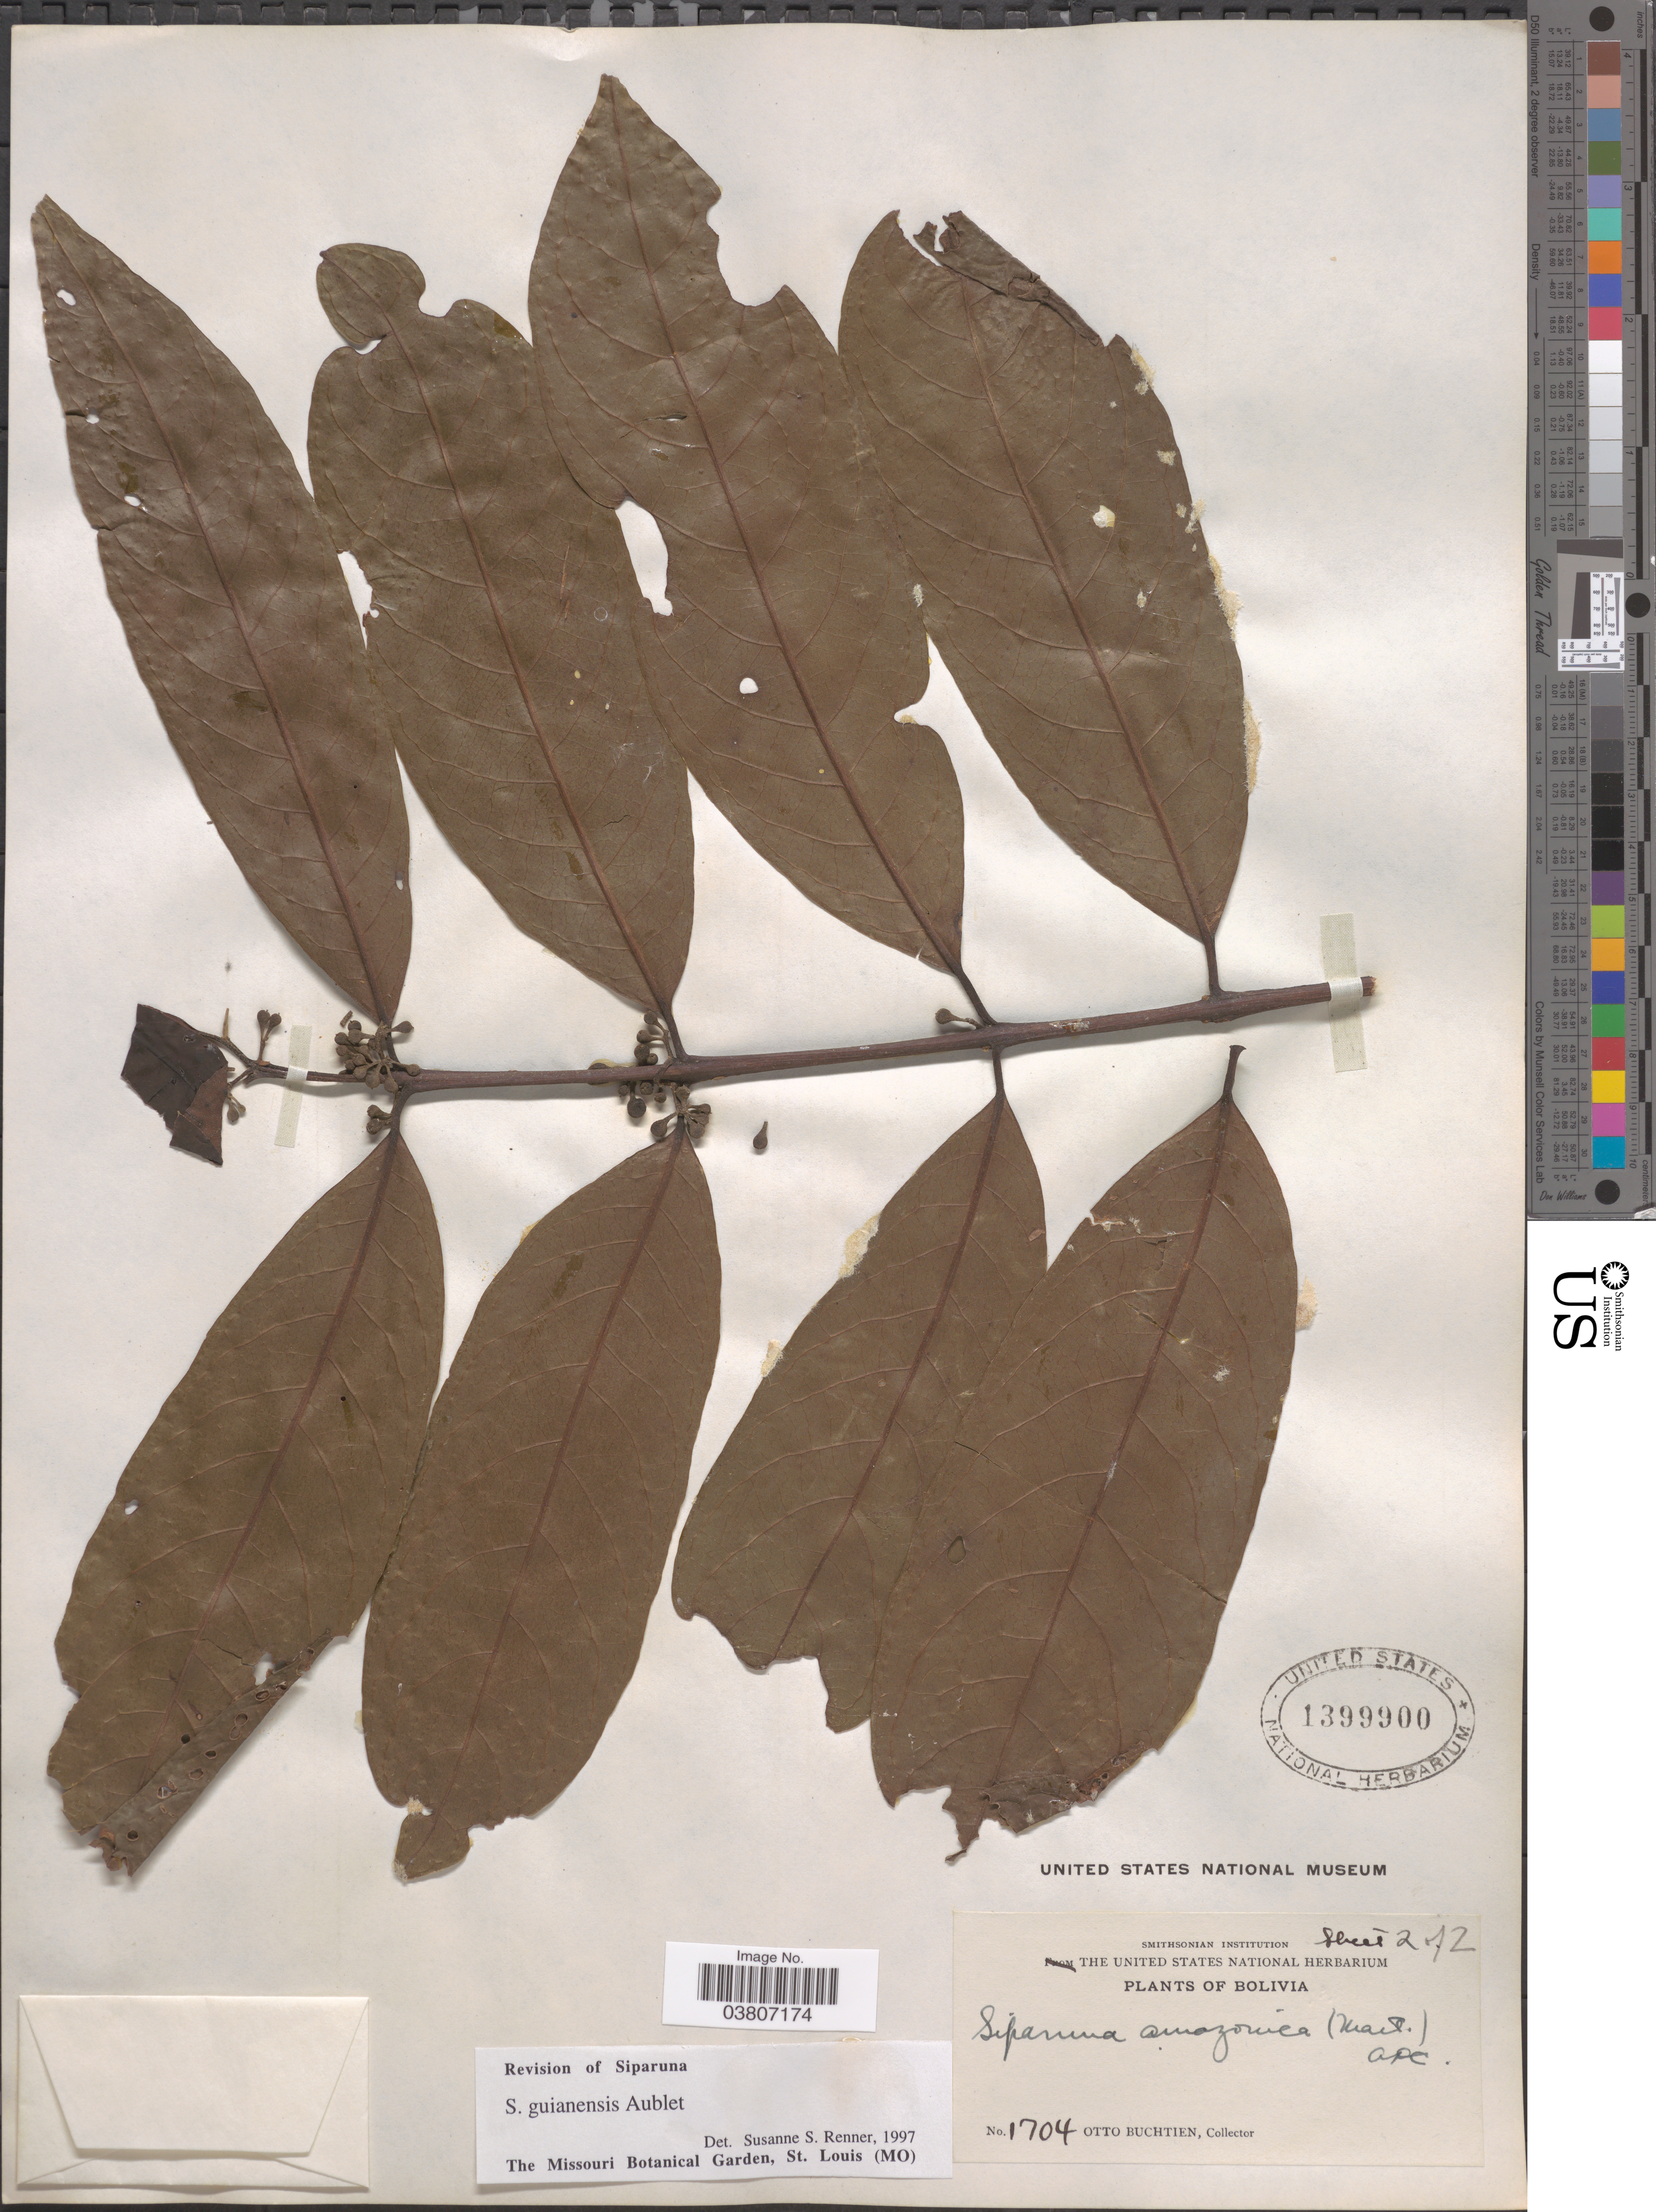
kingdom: Plantae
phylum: Tracheophyta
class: Magnoliopsida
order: Laurales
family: Siparunaceae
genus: Siparuna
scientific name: Siparuna guianensis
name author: Aubl.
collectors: O. Buchtien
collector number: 1704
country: Bolivia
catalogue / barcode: US 1399900